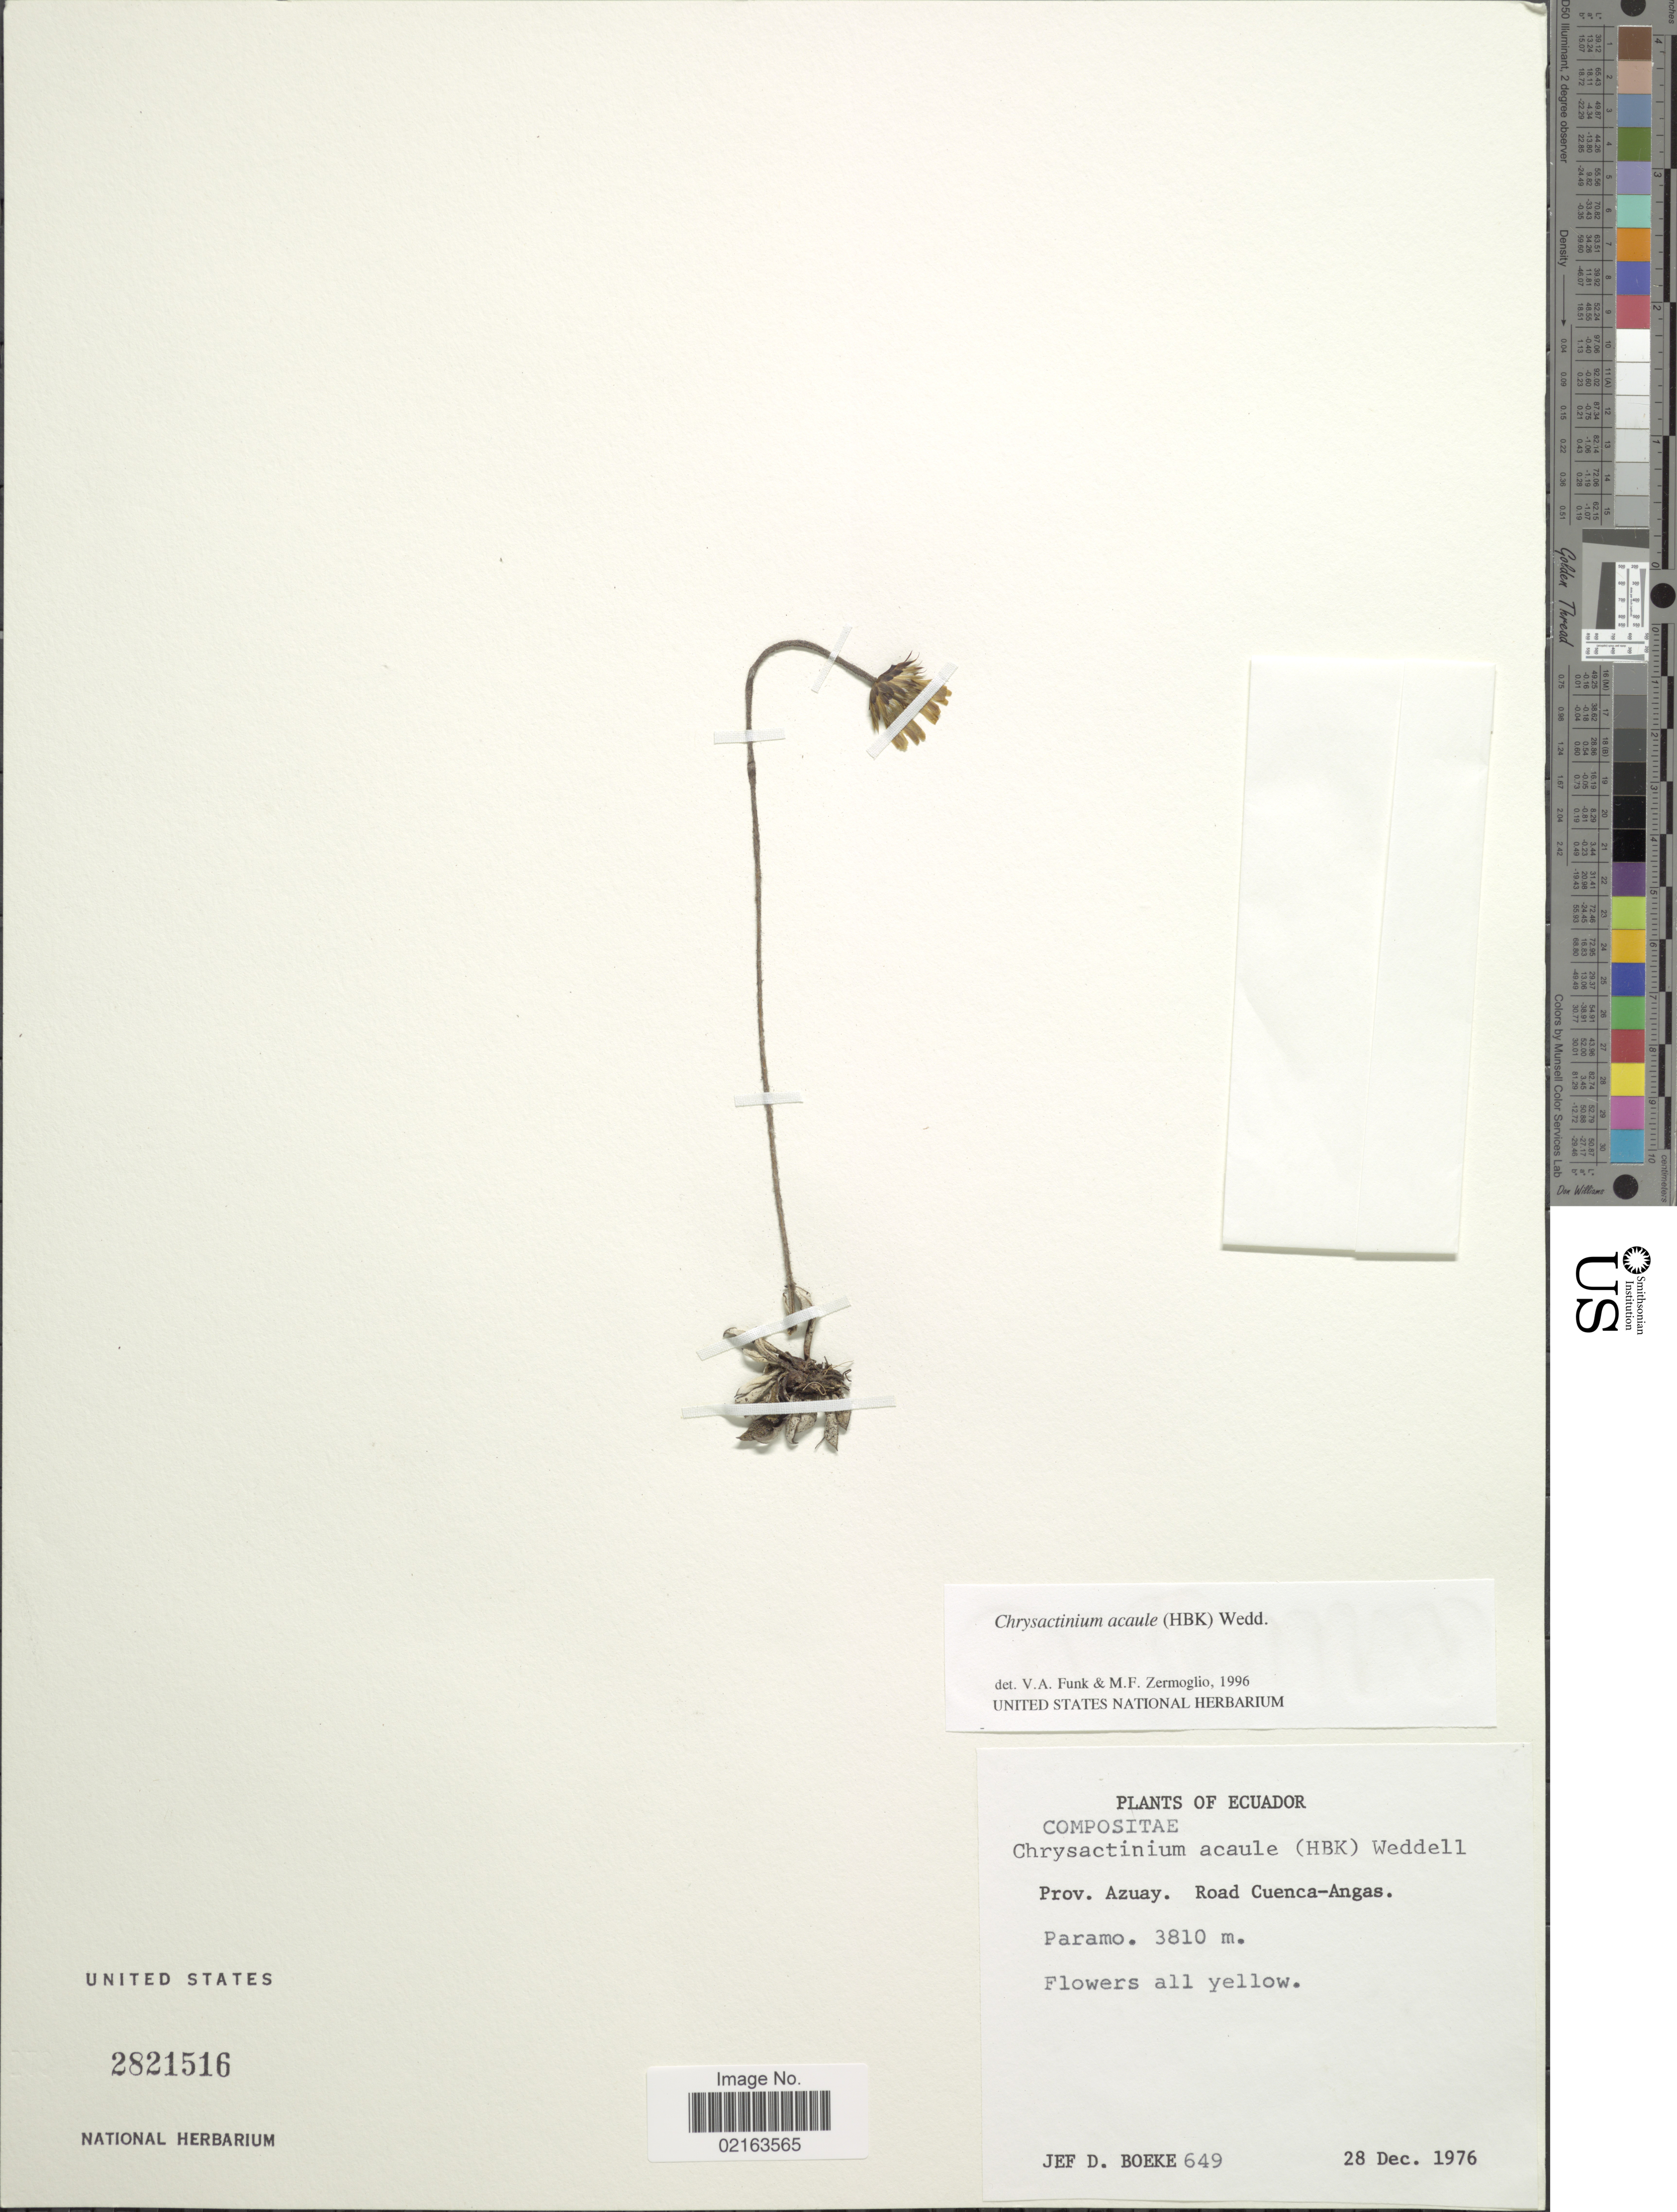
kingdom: Plantae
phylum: Tracheophyta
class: Magnoliopsida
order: Asterales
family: Asteraceae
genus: Chrysactinium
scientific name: Chrysactinium acaule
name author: (Kunth) Wedd.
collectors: J. Boeke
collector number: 649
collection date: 1976-12-28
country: Ecuador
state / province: Azuay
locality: Prov. Azuay. Road Cuenca-Angas. Paramo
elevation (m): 3810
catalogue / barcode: US 2821516